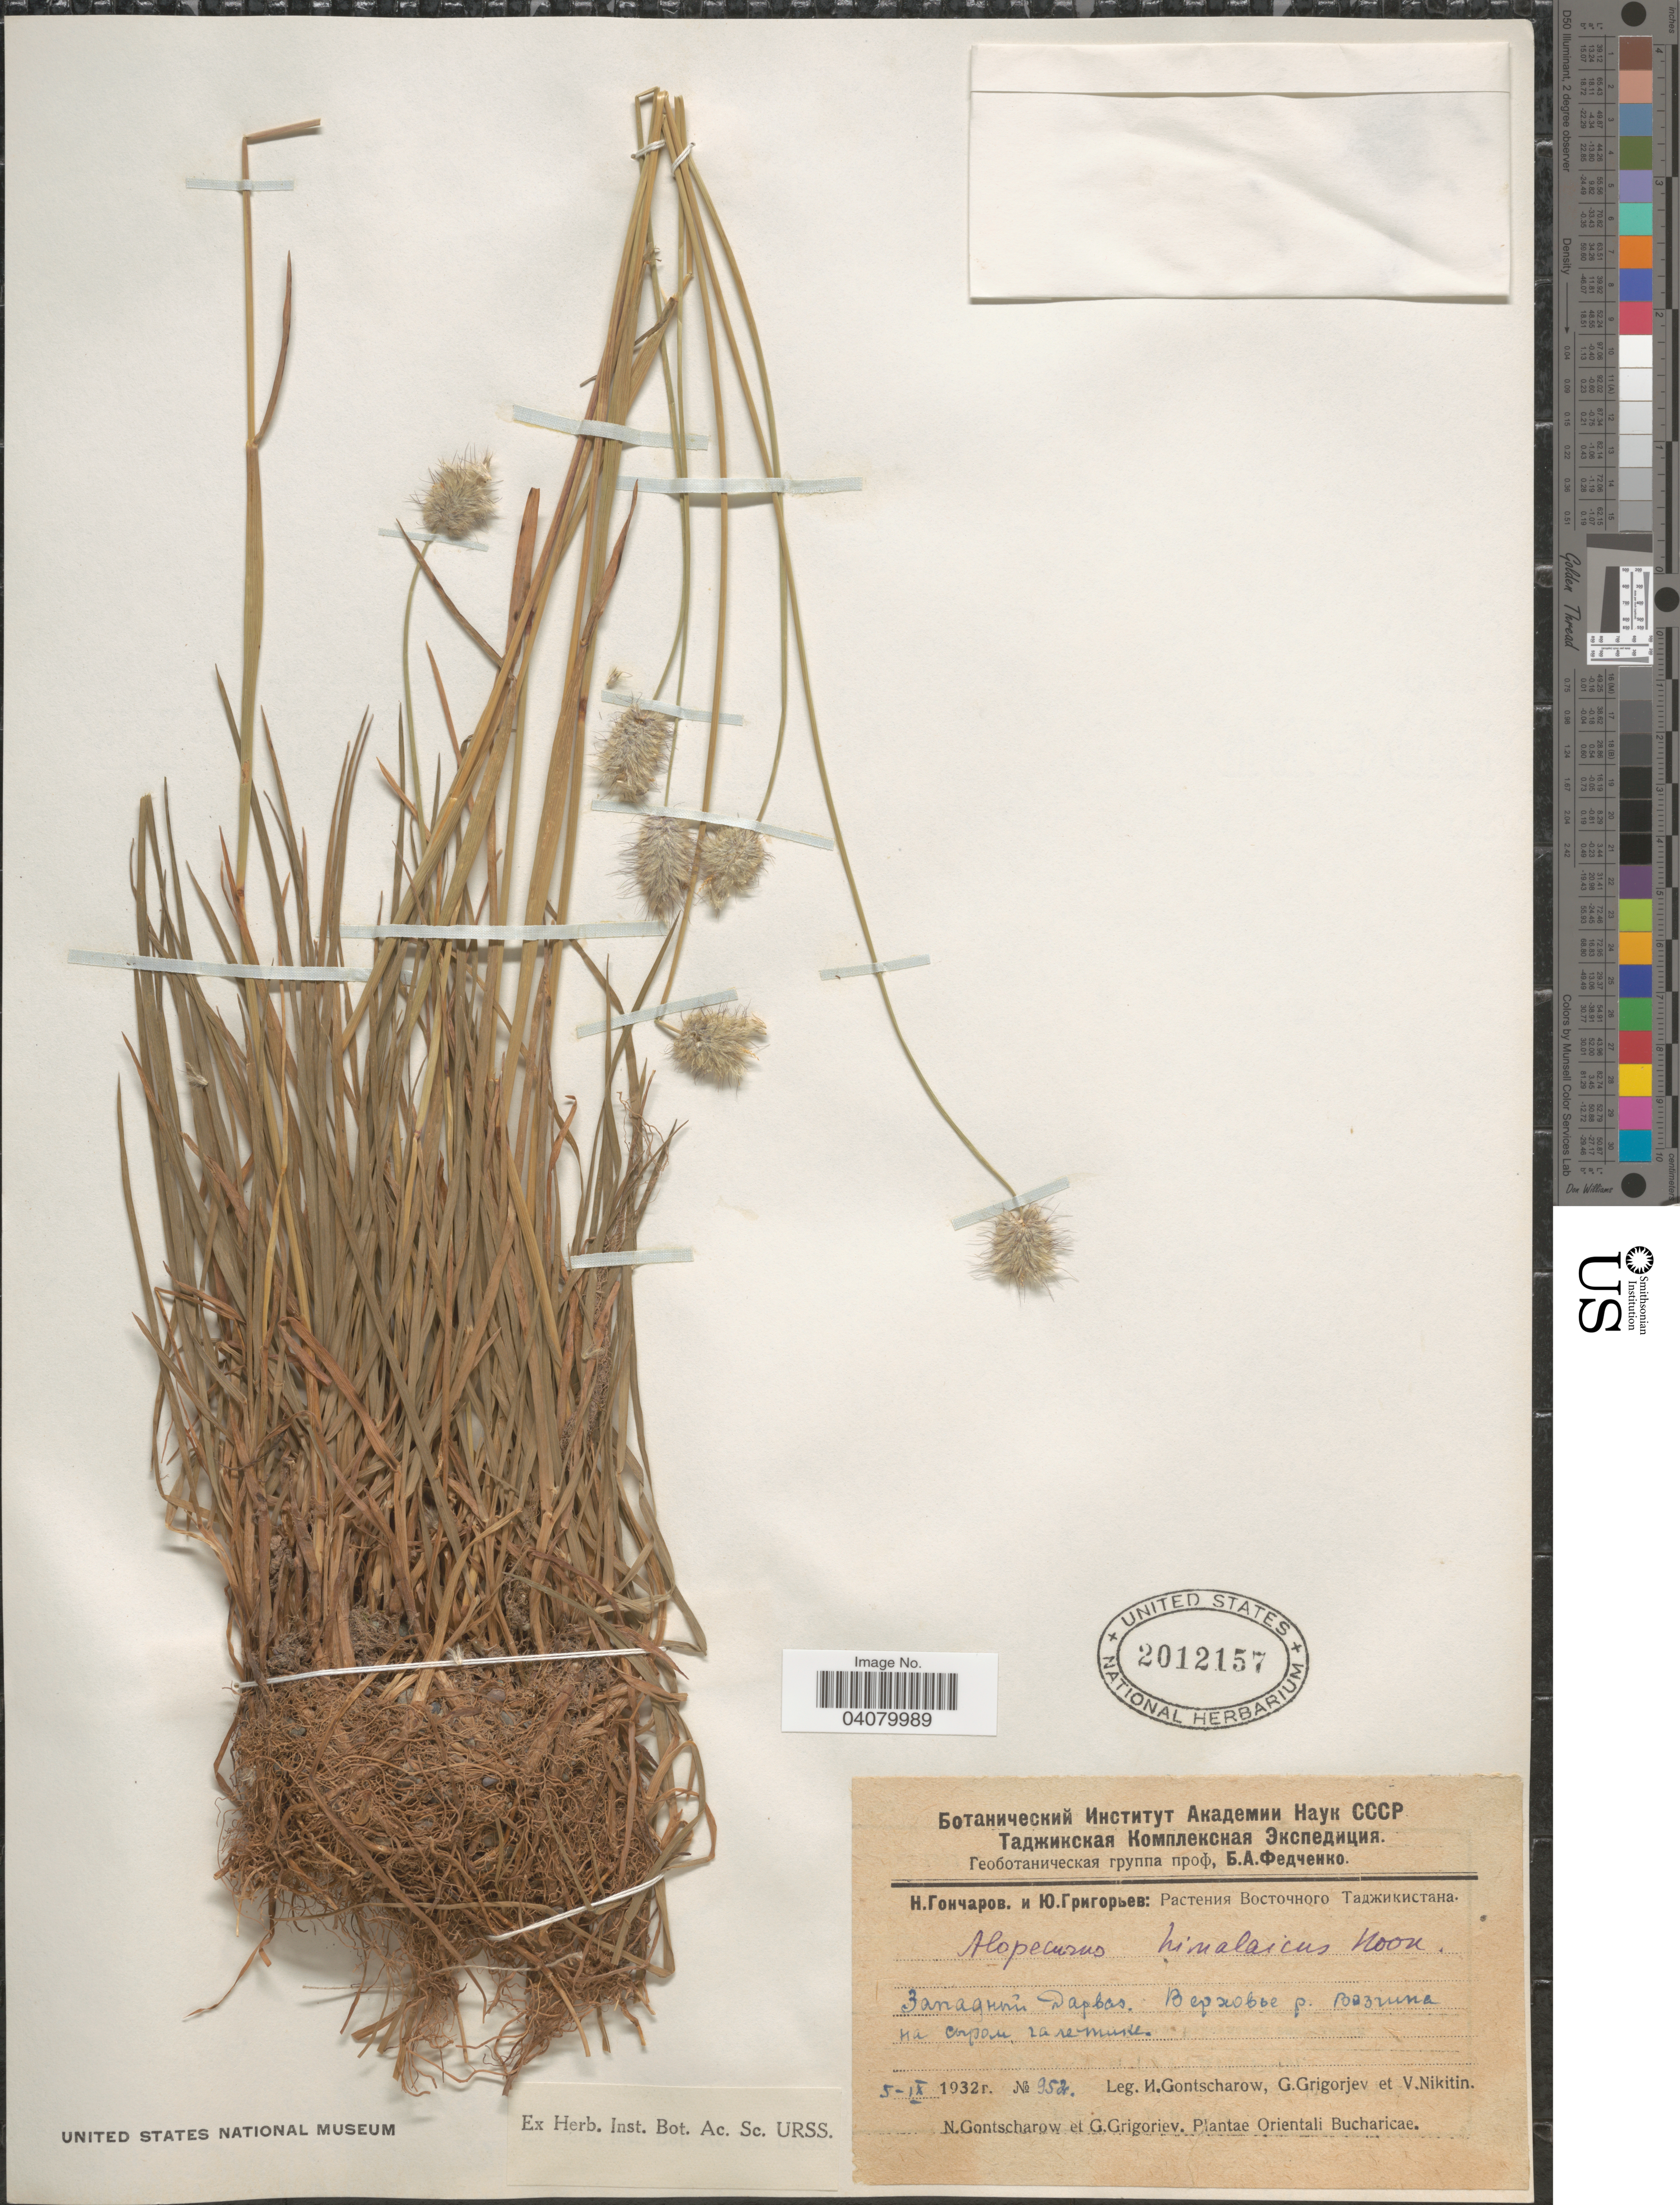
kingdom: Plantae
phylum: Tracheophyta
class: Liliopsida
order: Poales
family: Poaceae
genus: Alopecurus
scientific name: Alopecurus himalaicus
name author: Hook. f.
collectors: N. Gontscharow, G. Grigorjev & V. A. Nikitin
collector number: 952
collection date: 1932-09-05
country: Tajikistan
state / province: Gorno-Badakhstan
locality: X. Plantae Orientali Bucharicae. Darvaz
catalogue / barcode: US 2012157